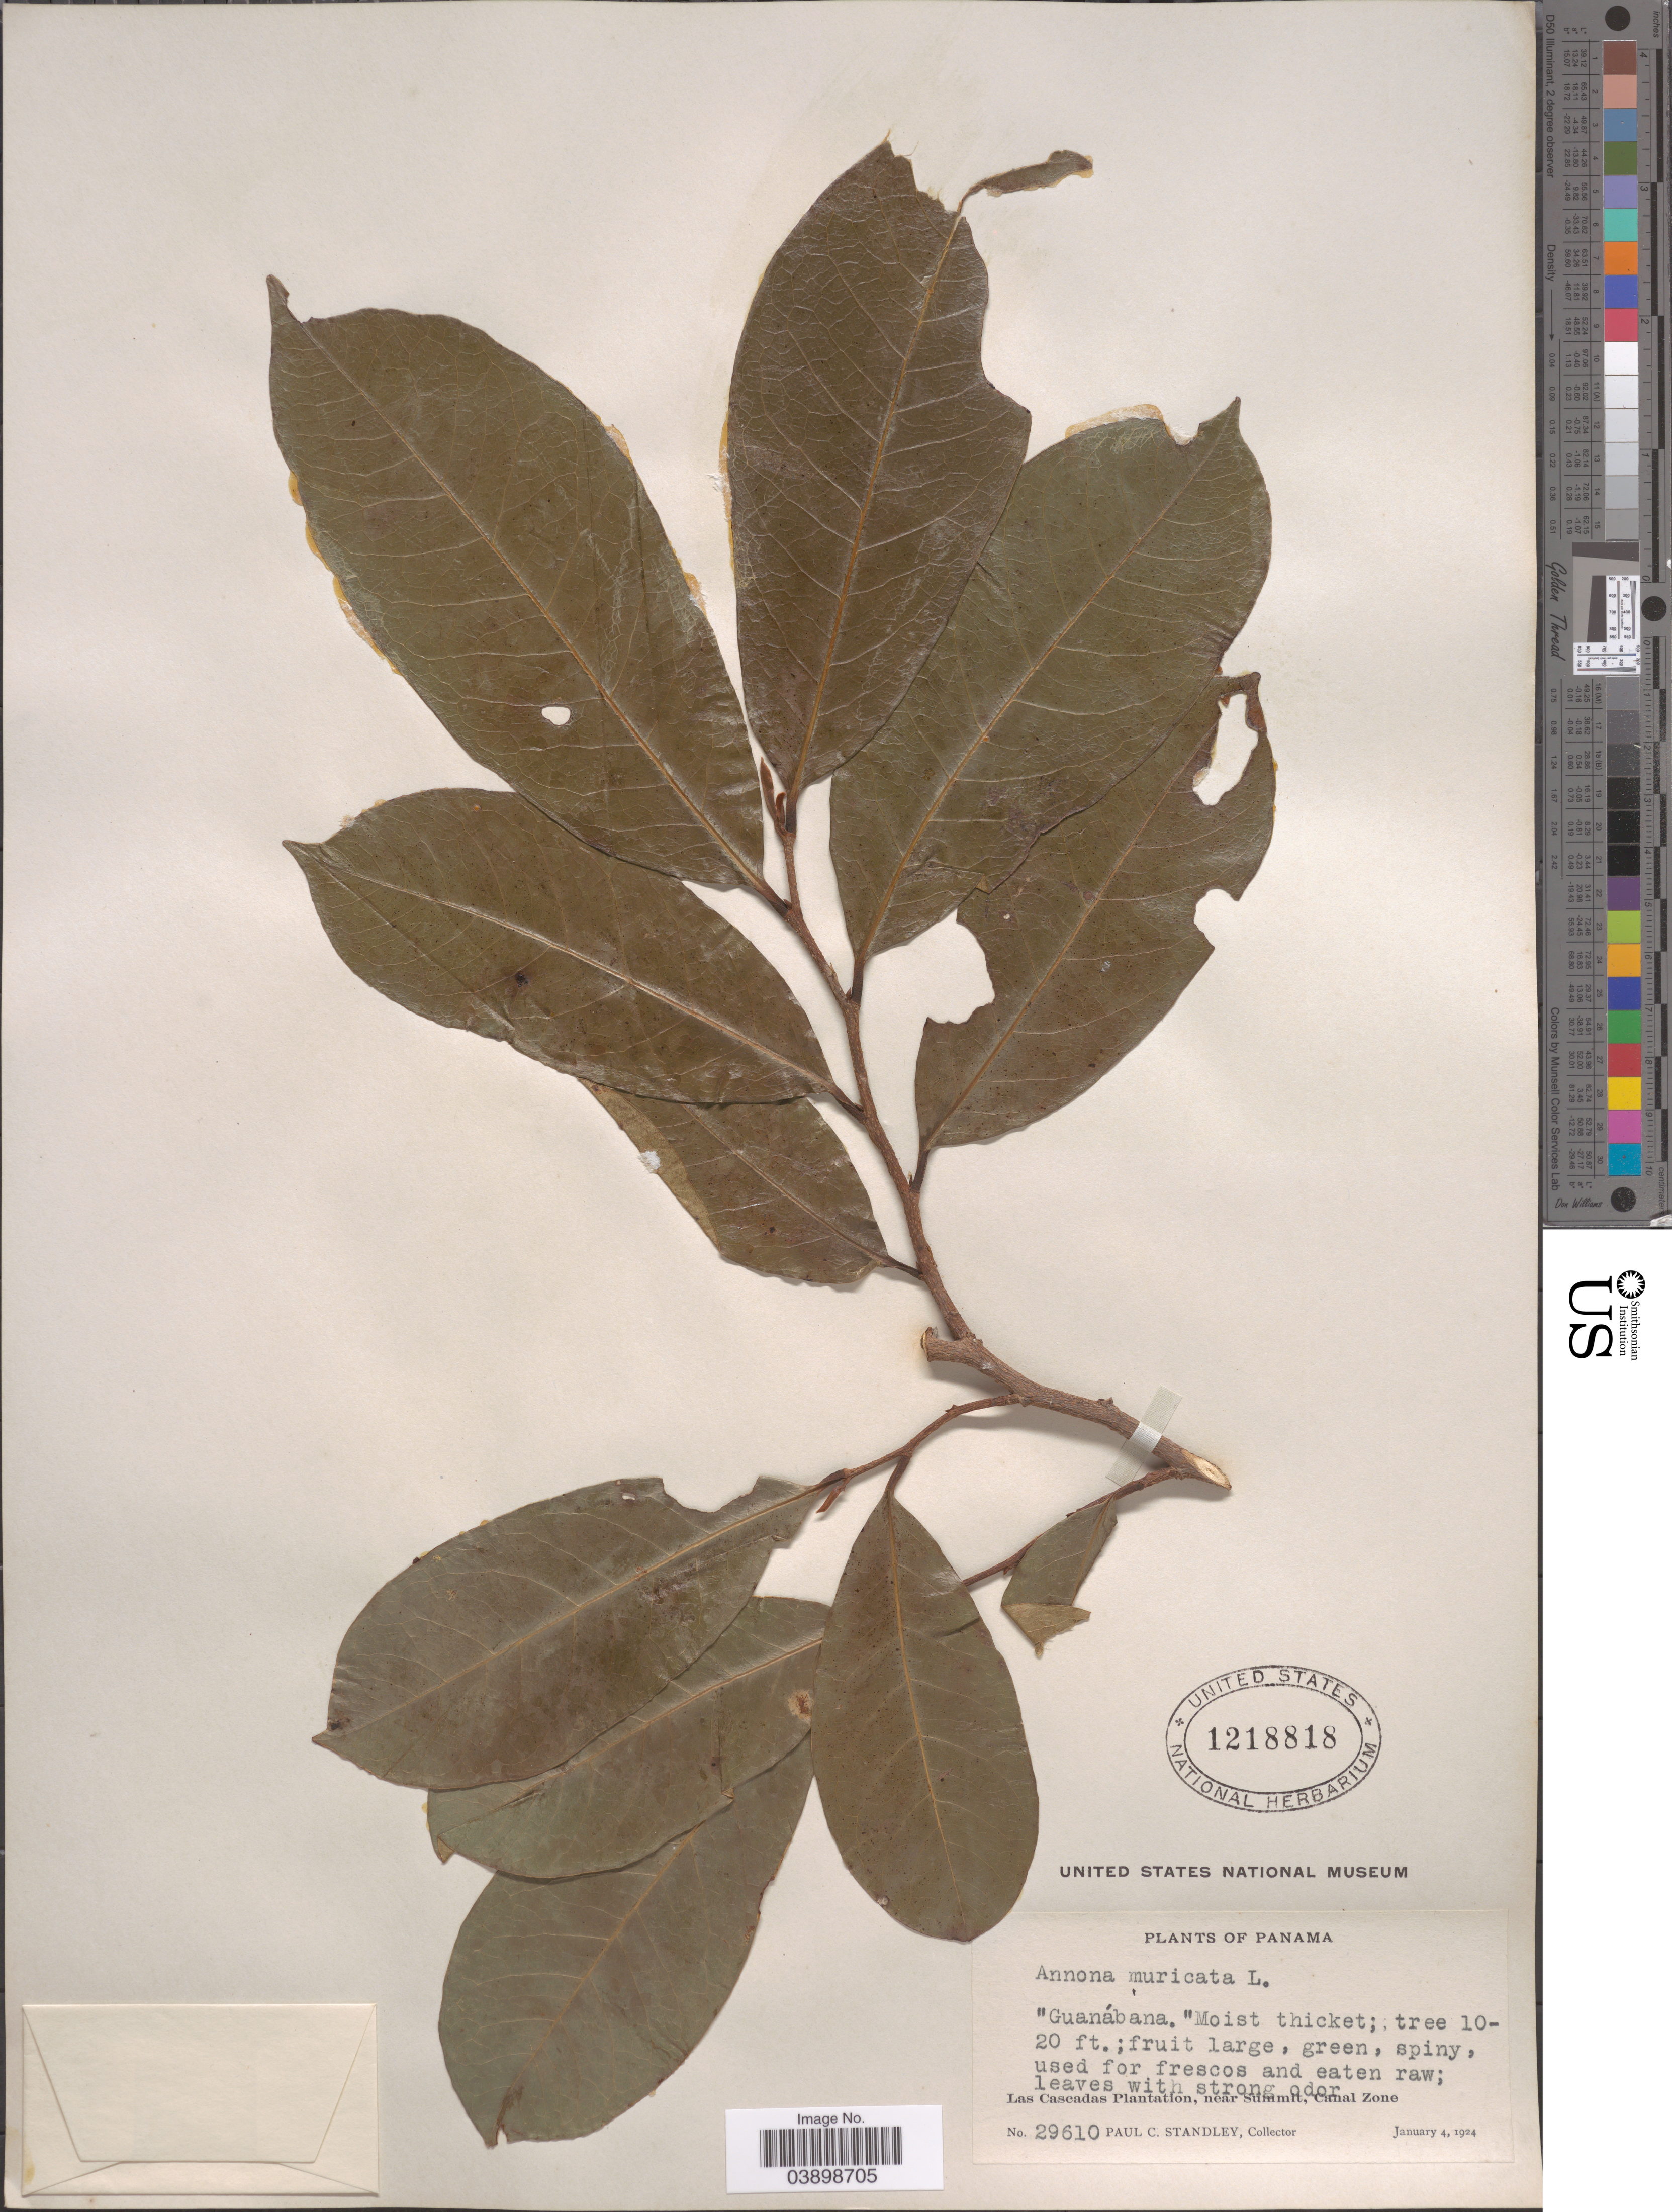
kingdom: Plantae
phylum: Tracheophyta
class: Magnoliopsida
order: Magnoliales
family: Annonaceae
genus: Annona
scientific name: Annona muricata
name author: L.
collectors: P. C. Standley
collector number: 29610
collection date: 1924-01-04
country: Panama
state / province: Colón / Panamá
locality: Las Cascadas Plantation, near Summit, Canal Zone.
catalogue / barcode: US 1218818